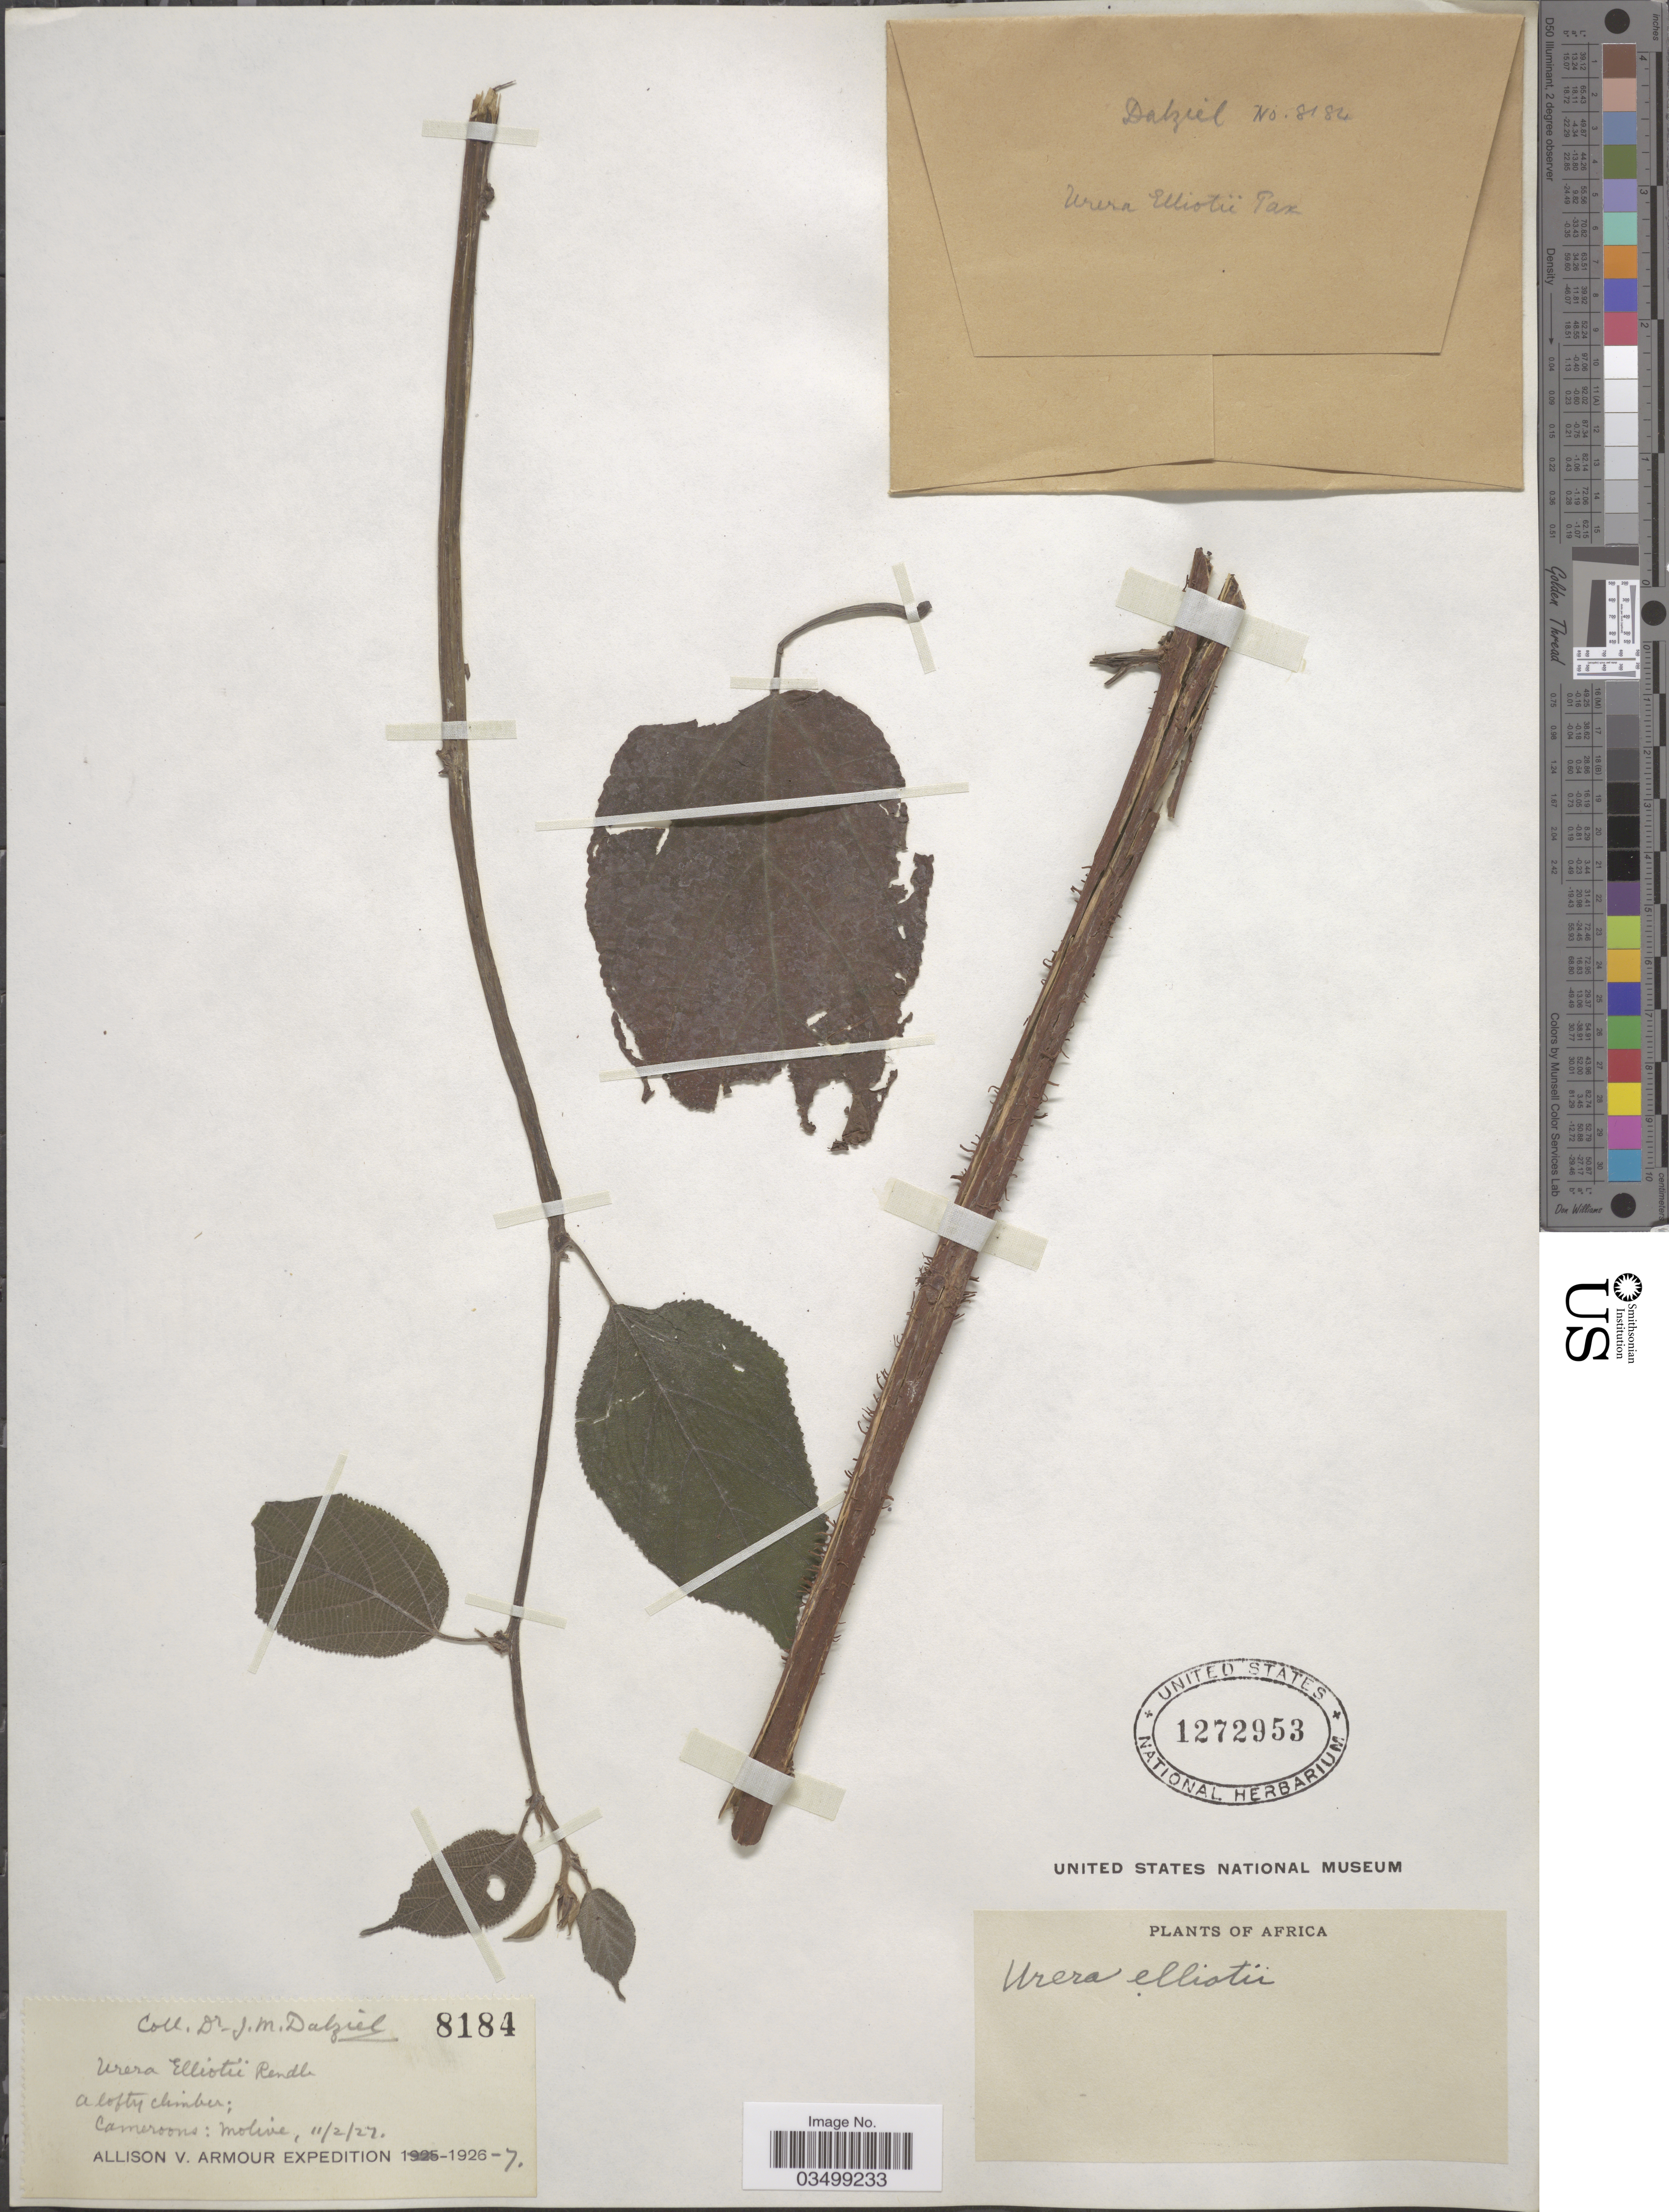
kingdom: Plantae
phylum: Tracheophyta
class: Magnoliopsida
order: Rosales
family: Urticaceae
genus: Scepocarpus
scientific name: Scepocarpus rigidus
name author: (Benth.) T. Wells & A. K. Monro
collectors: J. Dalziel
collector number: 8184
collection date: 1927-02-11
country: Cameroon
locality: Cameroons: Molive [interpreted].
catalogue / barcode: US 1272953